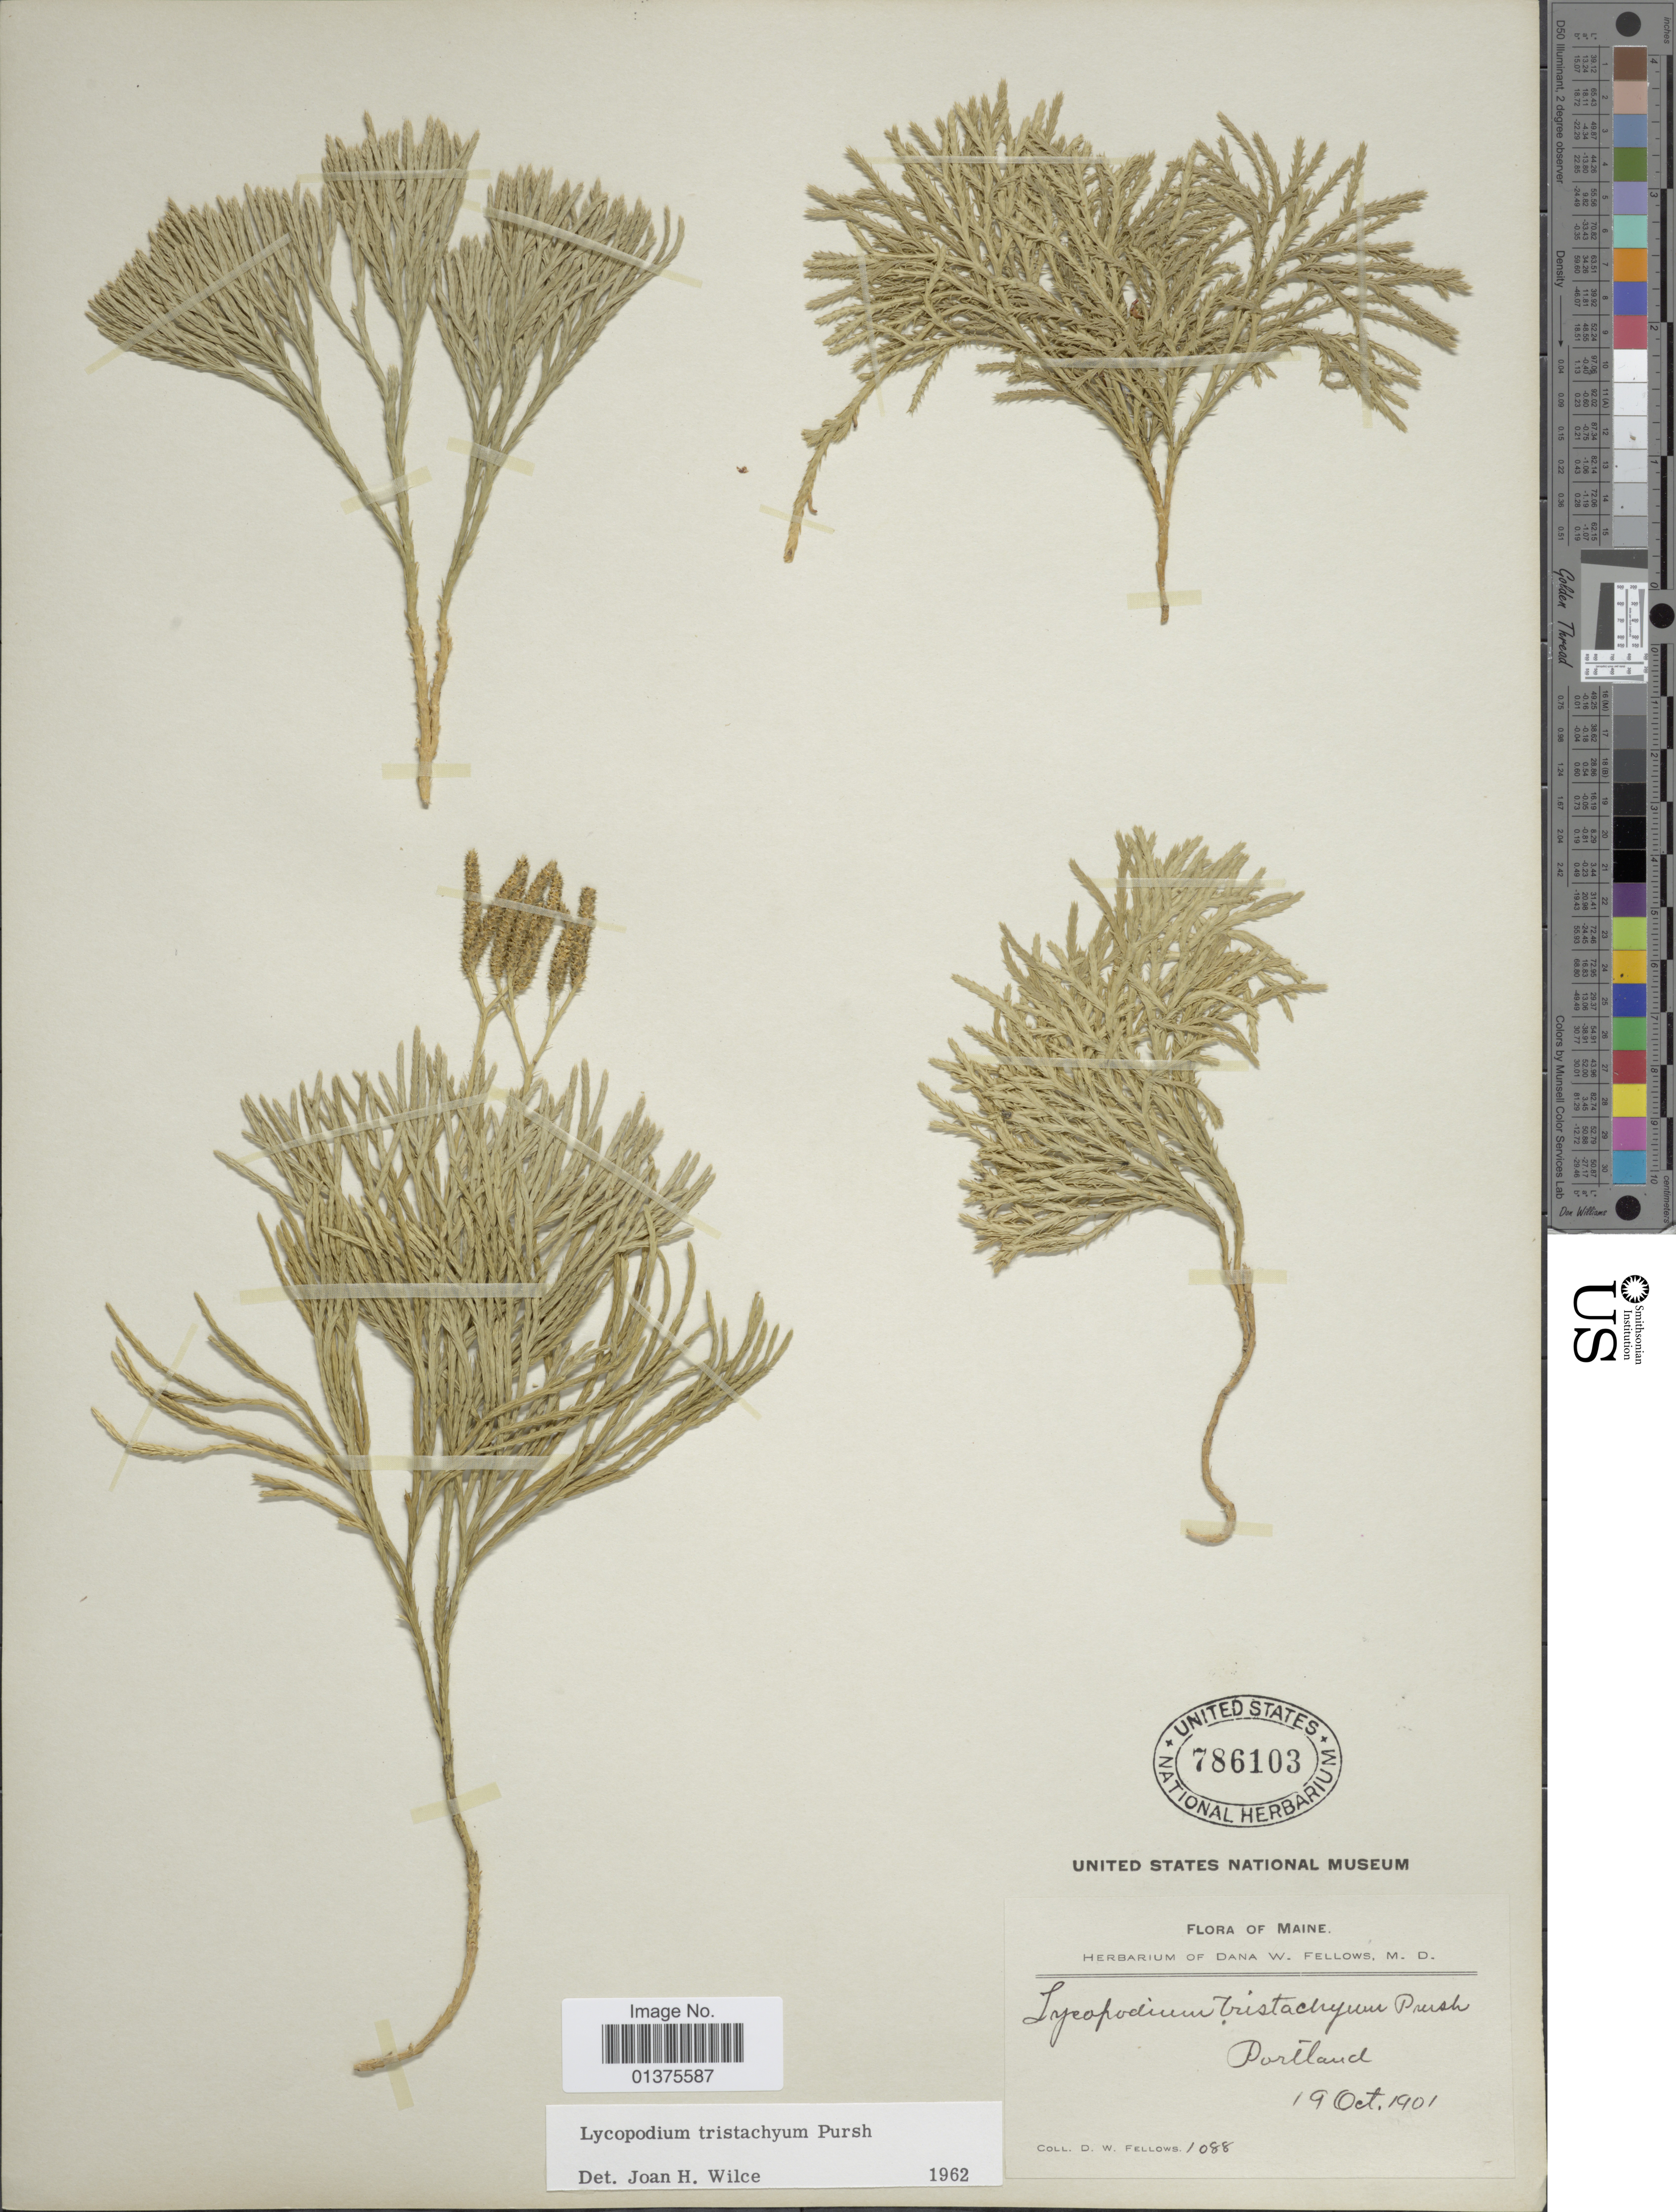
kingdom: Plantae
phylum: Tracheophyta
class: Lycopodiopsida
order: Lycopodiales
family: Lycopodiaceae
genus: Diphasiastrum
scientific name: Diphasiastrum tristachyum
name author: (Pursh) Holub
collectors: D. W. Fellows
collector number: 1088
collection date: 1901-10-19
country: United States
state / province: Maine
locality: Portland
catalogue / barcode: US 786103